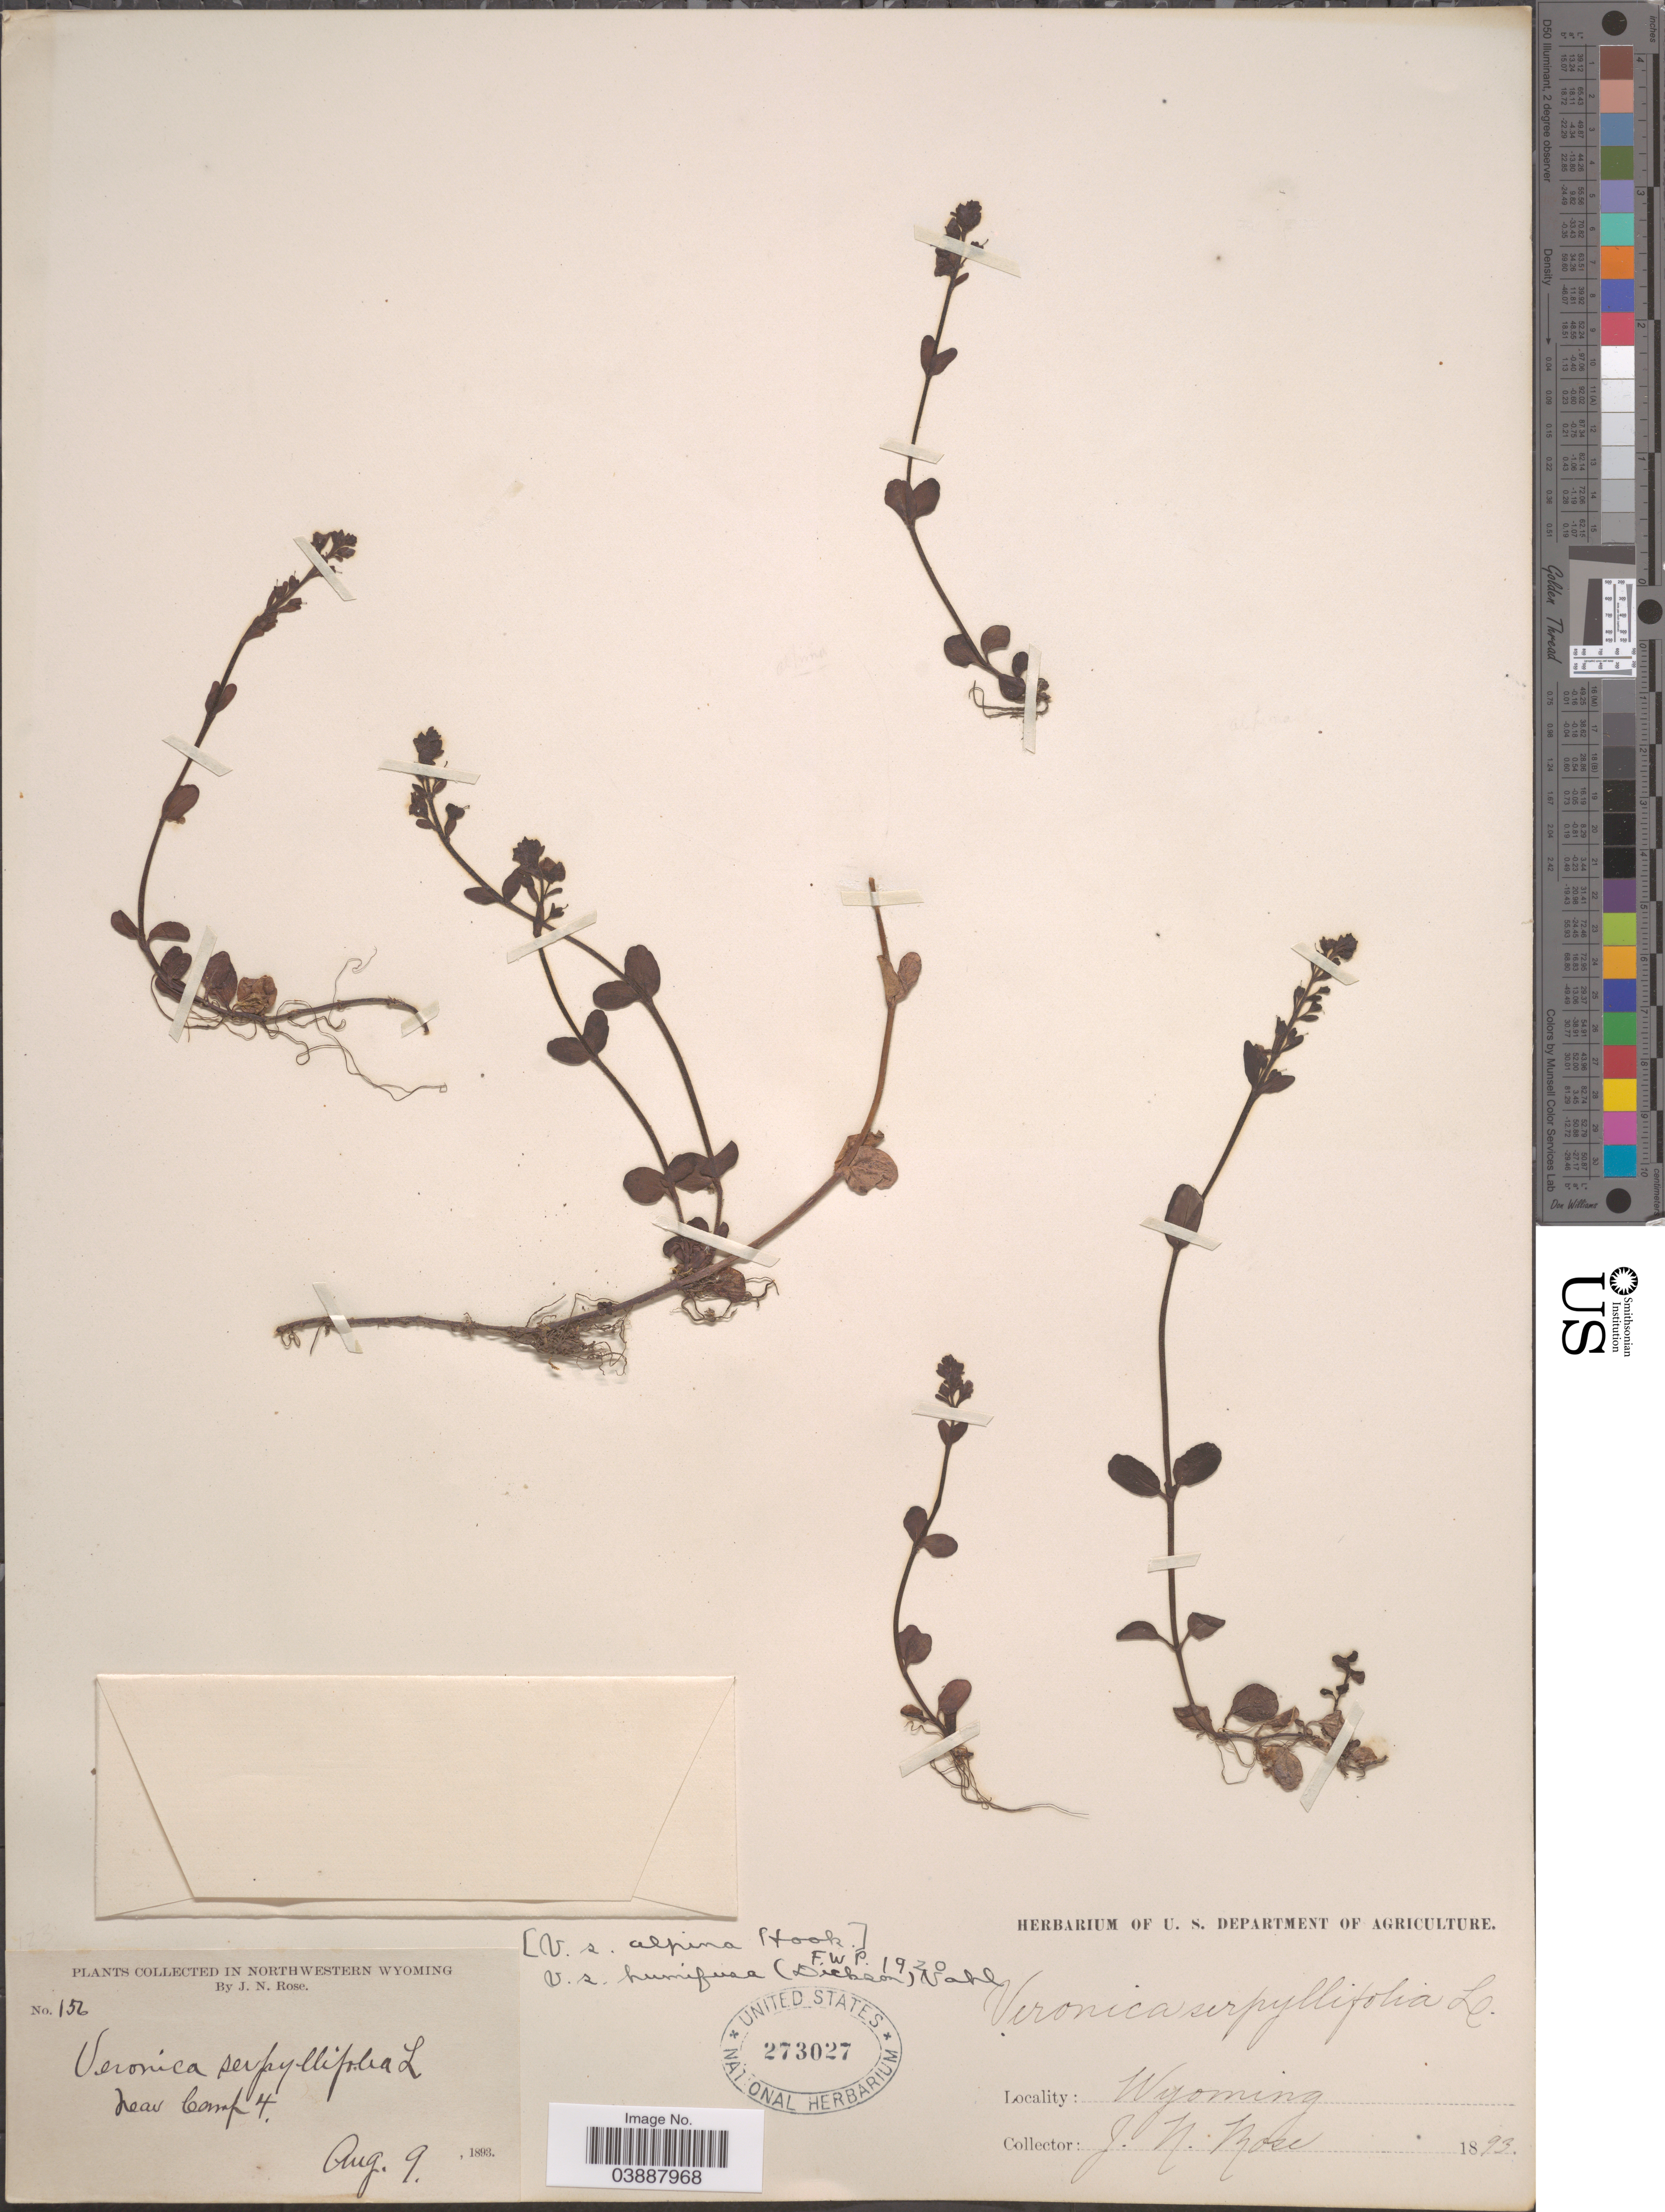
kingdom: Plantae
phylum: Tracheophyta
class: Magnoliopsida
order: Lamiales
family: Plantaginaceae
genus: Veronica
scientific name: Veronica serpyllifolia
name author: L.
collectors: J. N. Rose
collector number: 156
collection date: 1893-08-09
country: United States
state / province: Wyoming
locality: Northwestern Wyoming. Near Camp 4.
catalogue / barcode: US 273027